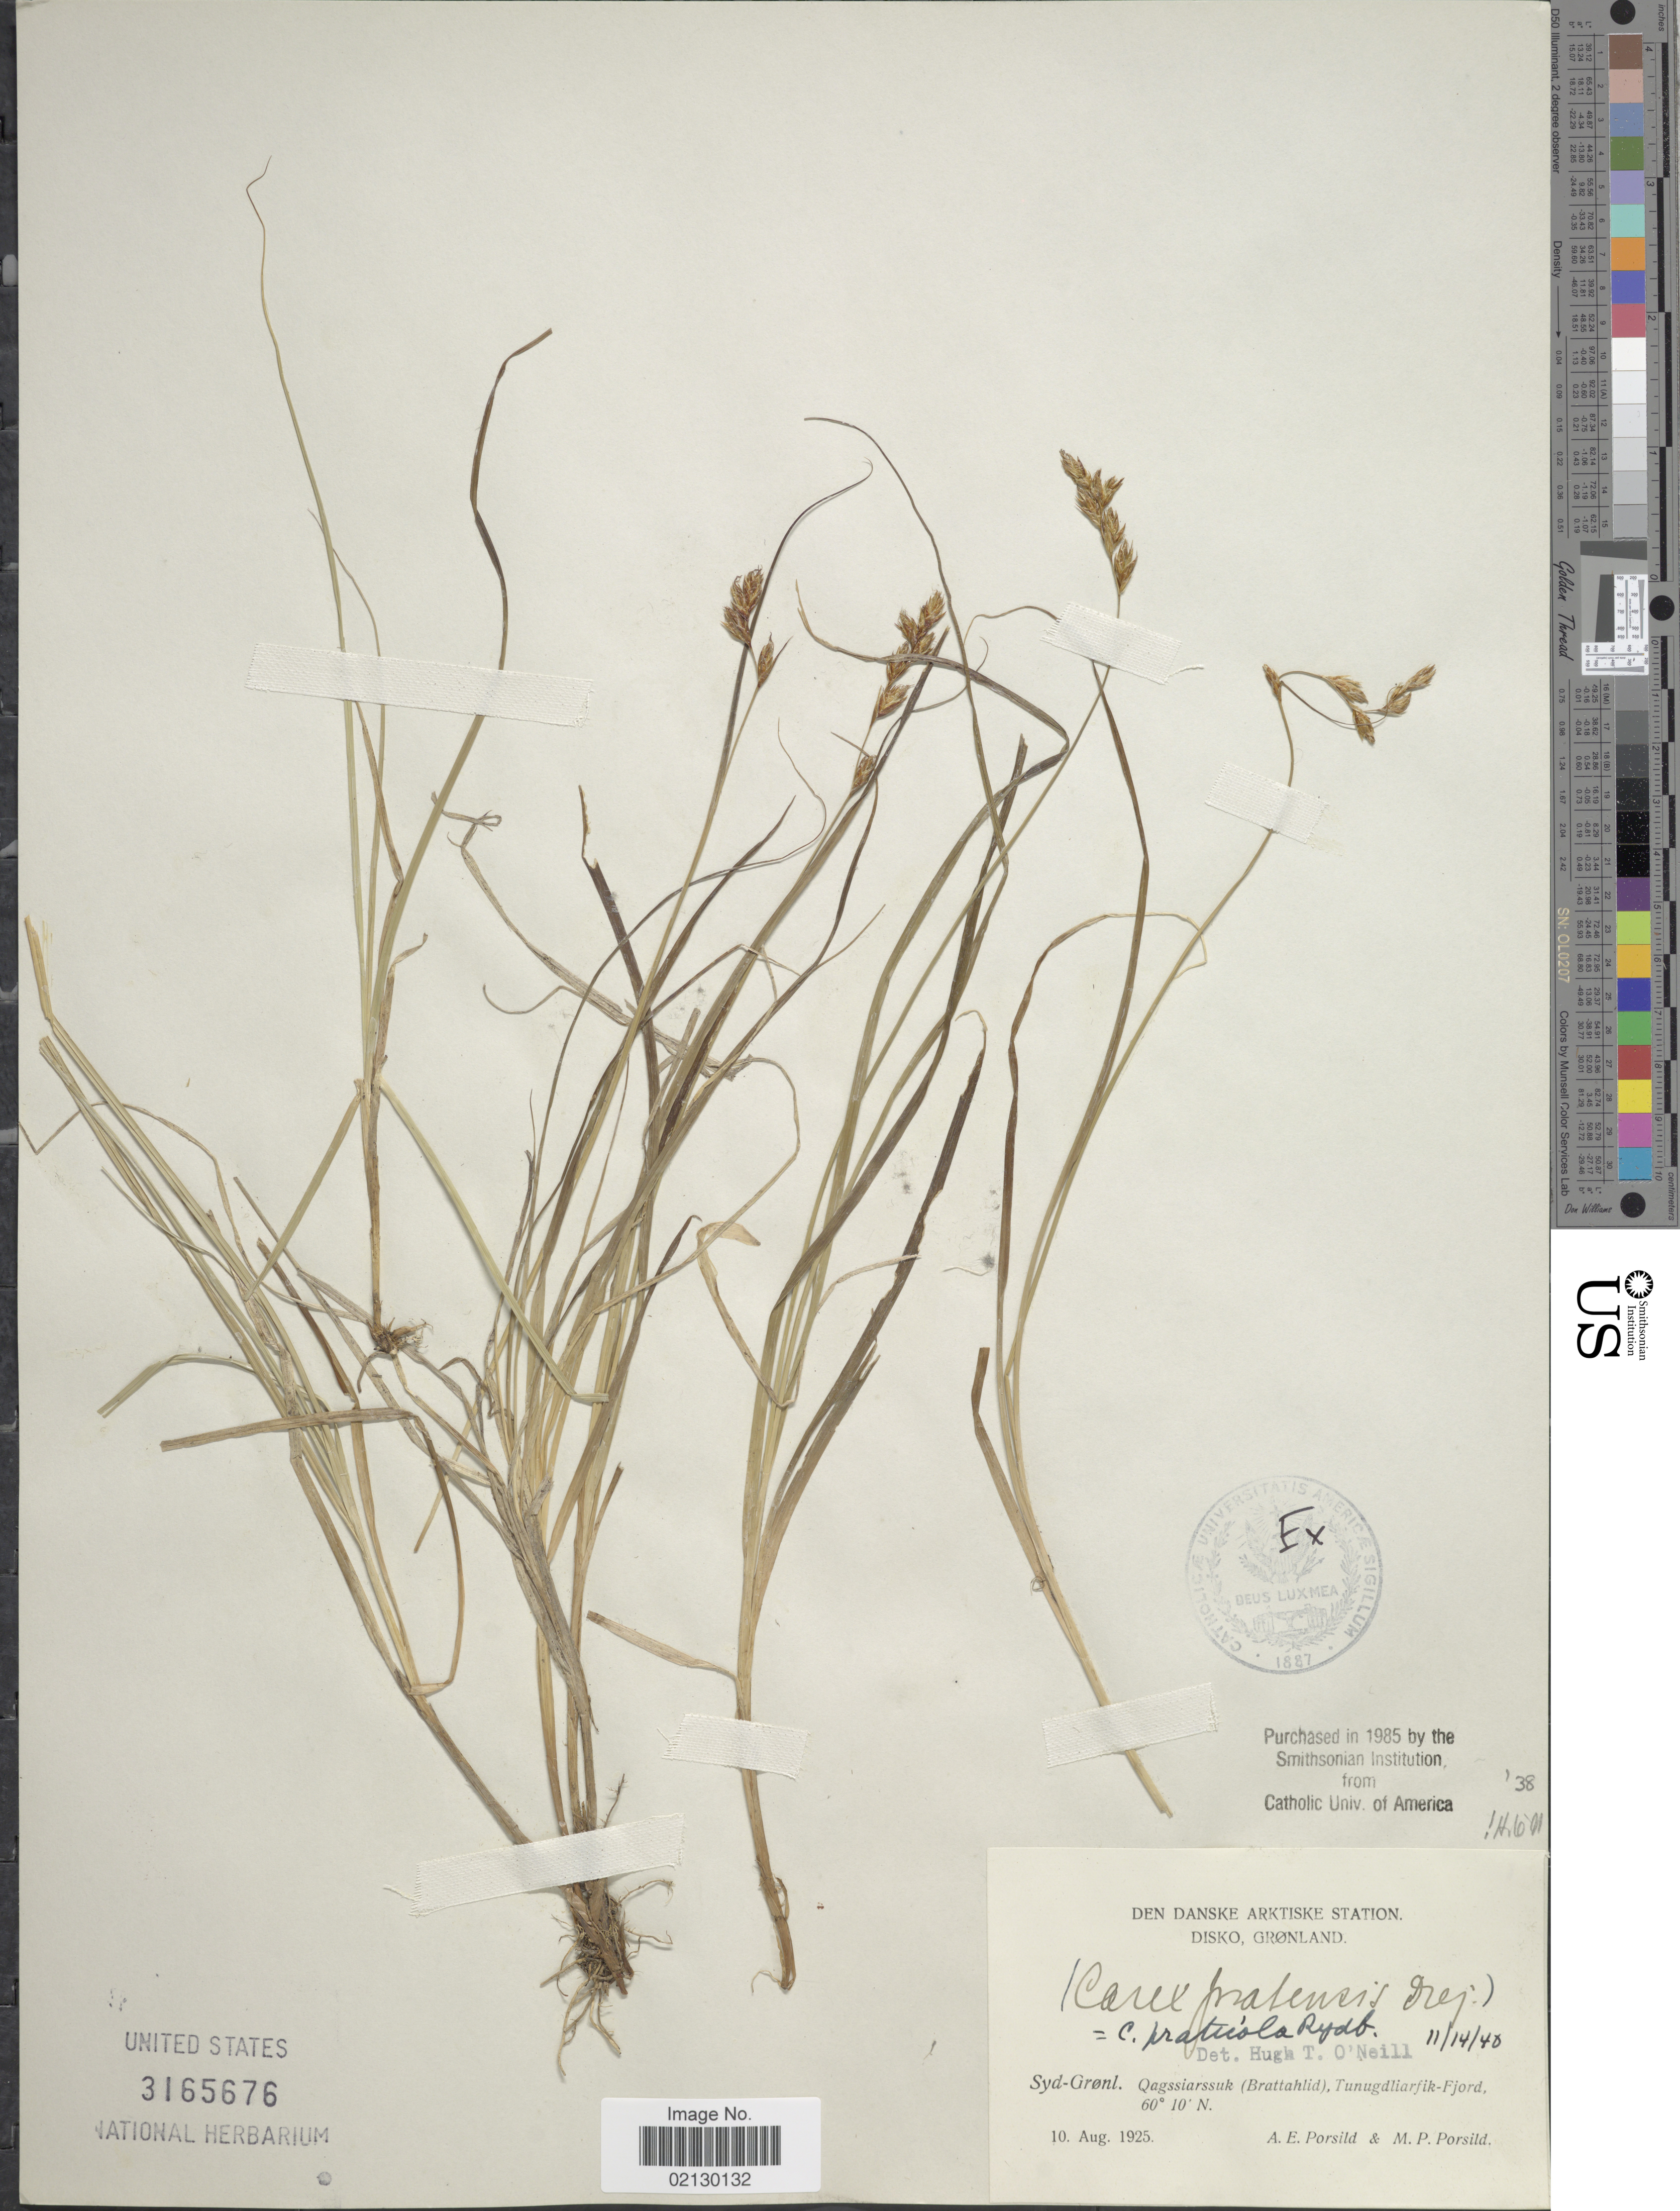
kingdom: Plantae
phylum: Tracheophyta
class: Liliopsida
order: Poales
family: Cyperaceae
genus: Carex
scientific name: Carex praticola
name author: Rydb.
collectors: A. E. Porsild & M. P. Porsild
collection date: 1925-08-10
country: Greenland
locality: Den Danske Arktiske Station Diski, Grønland, Syd-Grønl. Qagssiarssuk (Brattahlid), Tunugdliarfik-Fjord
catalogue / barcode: US 3165676